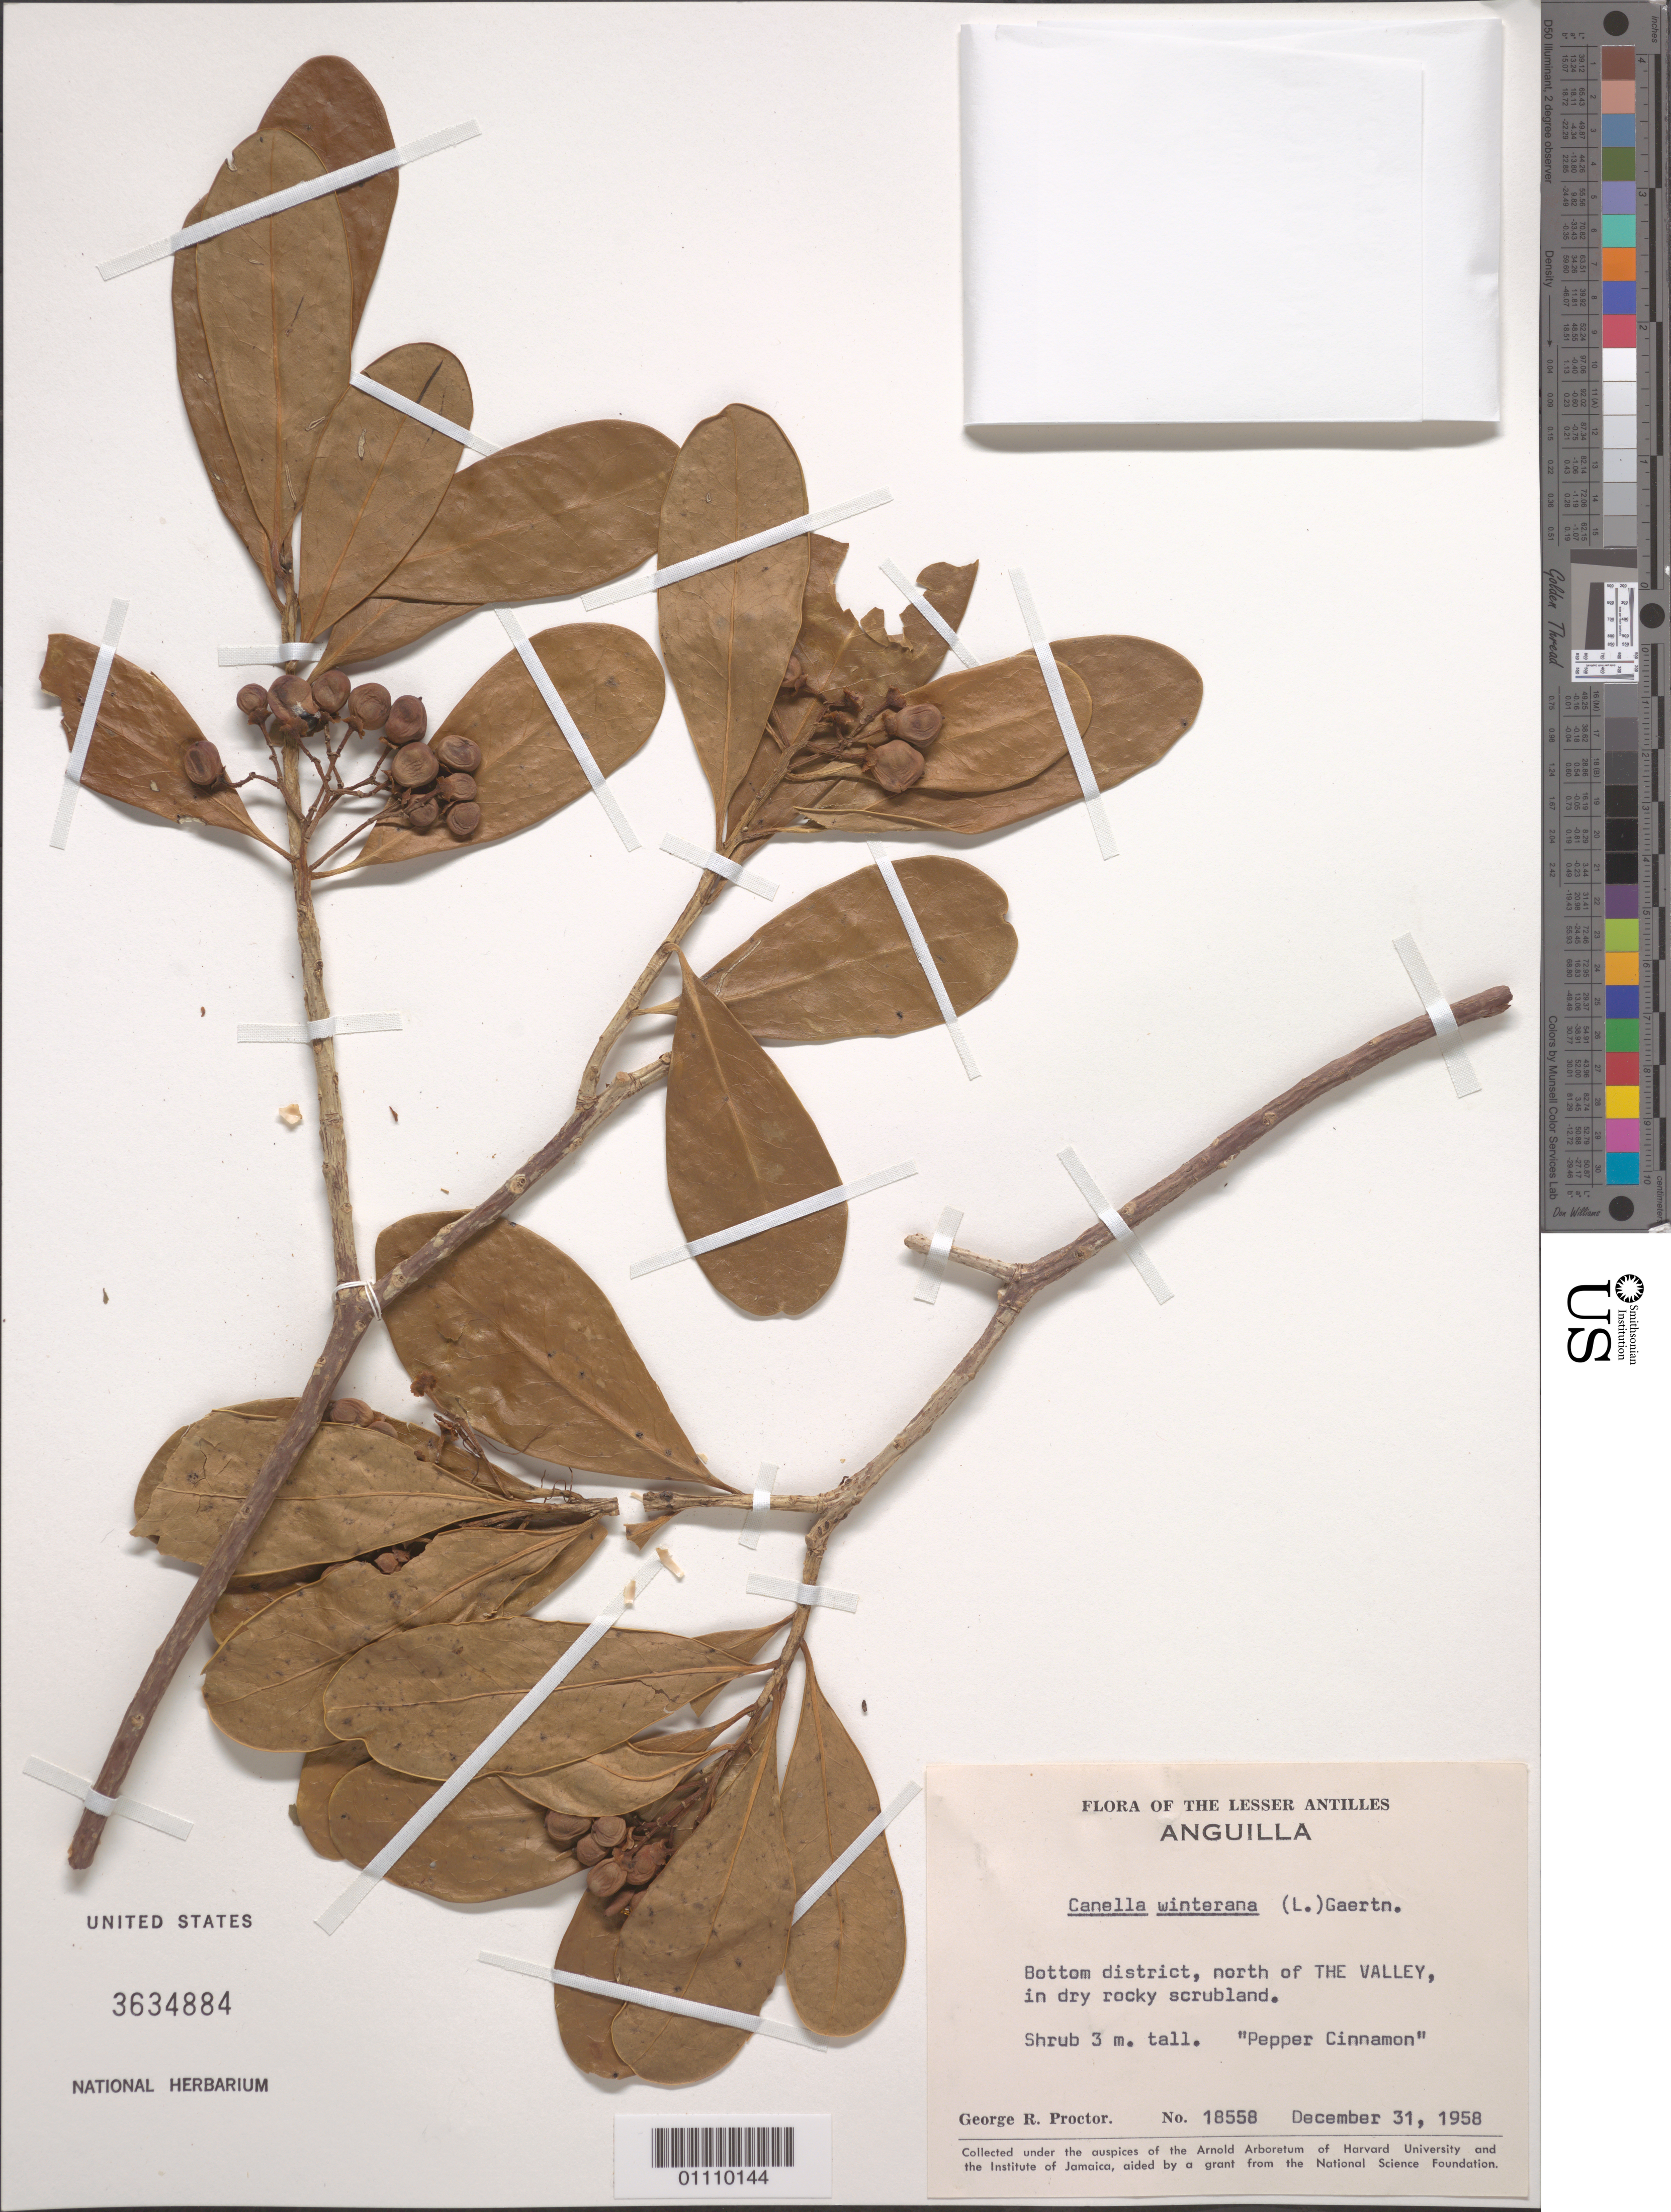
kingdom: Plantae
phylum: Tracheophyta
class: Magnoliopsida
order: Canellales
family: Canellaceae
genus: Canella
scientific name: Canella winterana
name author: (L.) Gaertn.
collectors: G. R. Proctor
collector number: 18558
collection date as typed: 31 Dec 1958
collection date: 1958-12-31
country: Anguilla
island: Anguilla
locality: Bottom District, N of the Valley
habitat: In dry rocky scrubland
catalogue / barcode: US 3634884